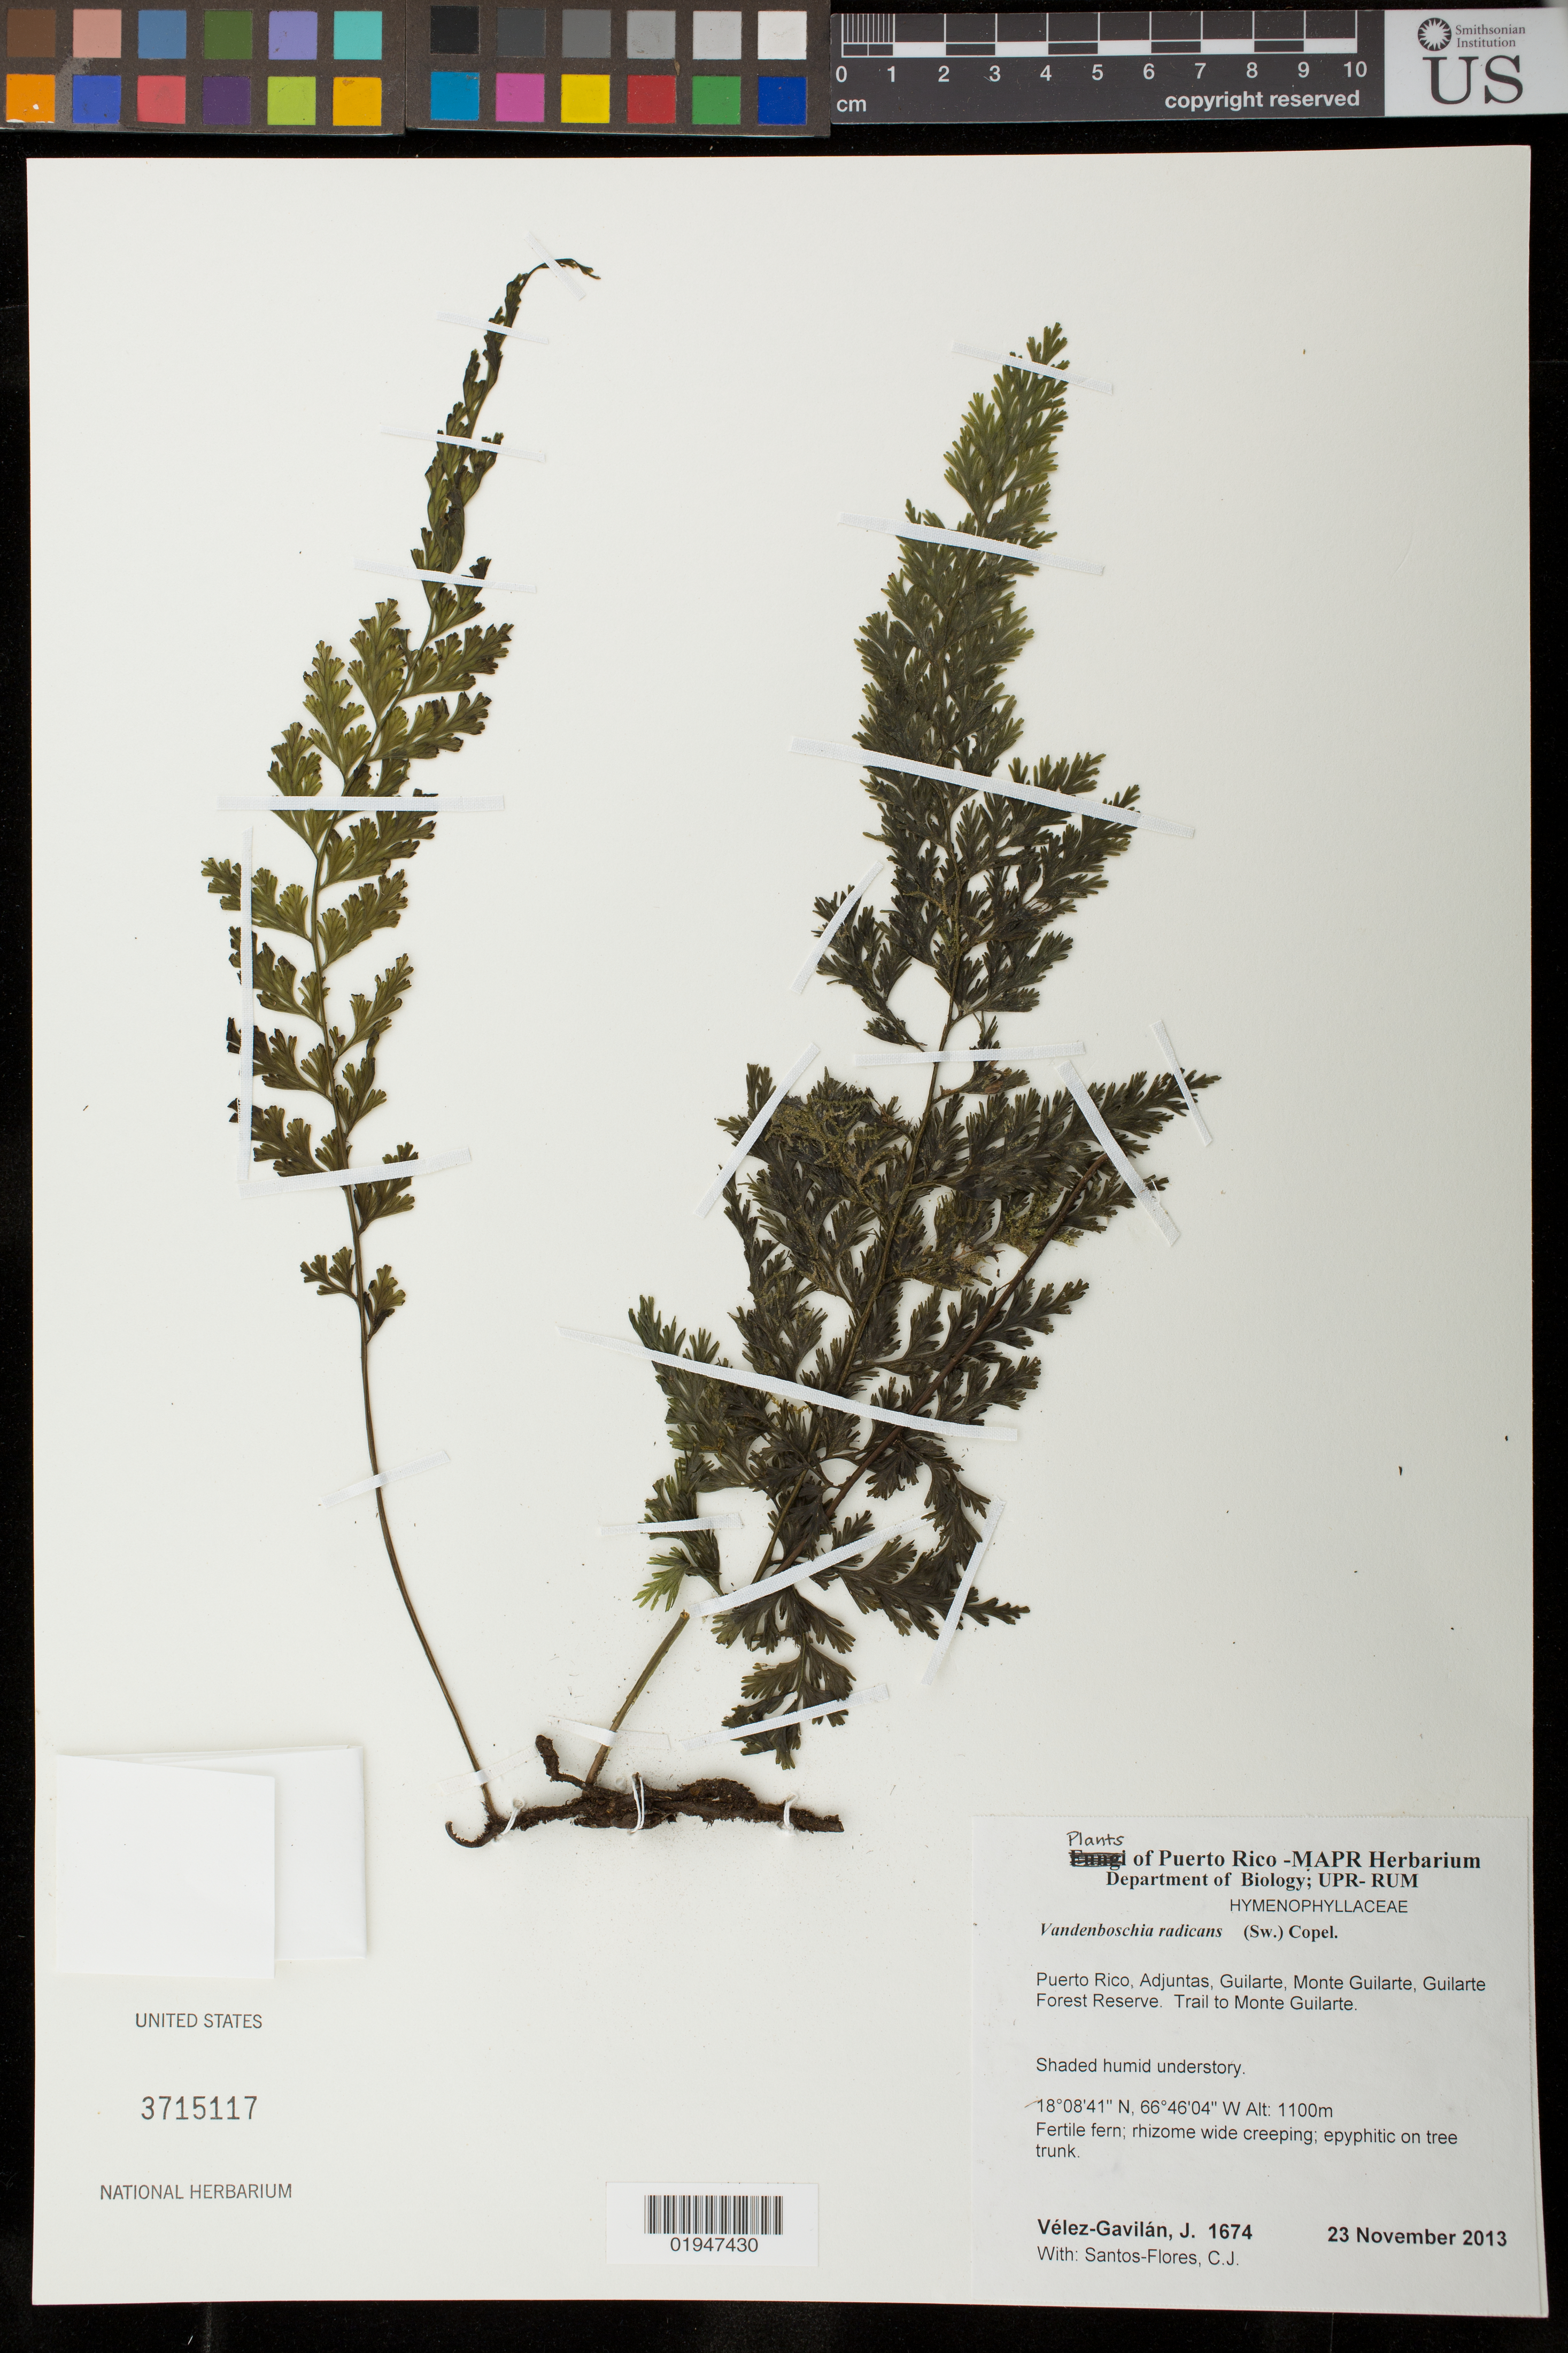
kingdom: Plantae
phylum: Tracheophyta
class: Polypodiopsida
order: Hymenophyllales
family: Hymenophyllaceae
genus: Vandenboschia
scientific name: Vandenboschia radicans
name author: (Sw.) Copel.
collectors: J. Vélez-Gavilán & C. Santos-Flores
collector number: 1674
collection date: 2013-11-23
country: Puerto Rico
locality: Adjuntas, Guilarte, Monte Guilarte, Guilarte Forest Reserve. Trail to Monte Guilarte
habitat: Shaded humid understory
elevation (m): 1100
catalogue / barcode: US 3715117